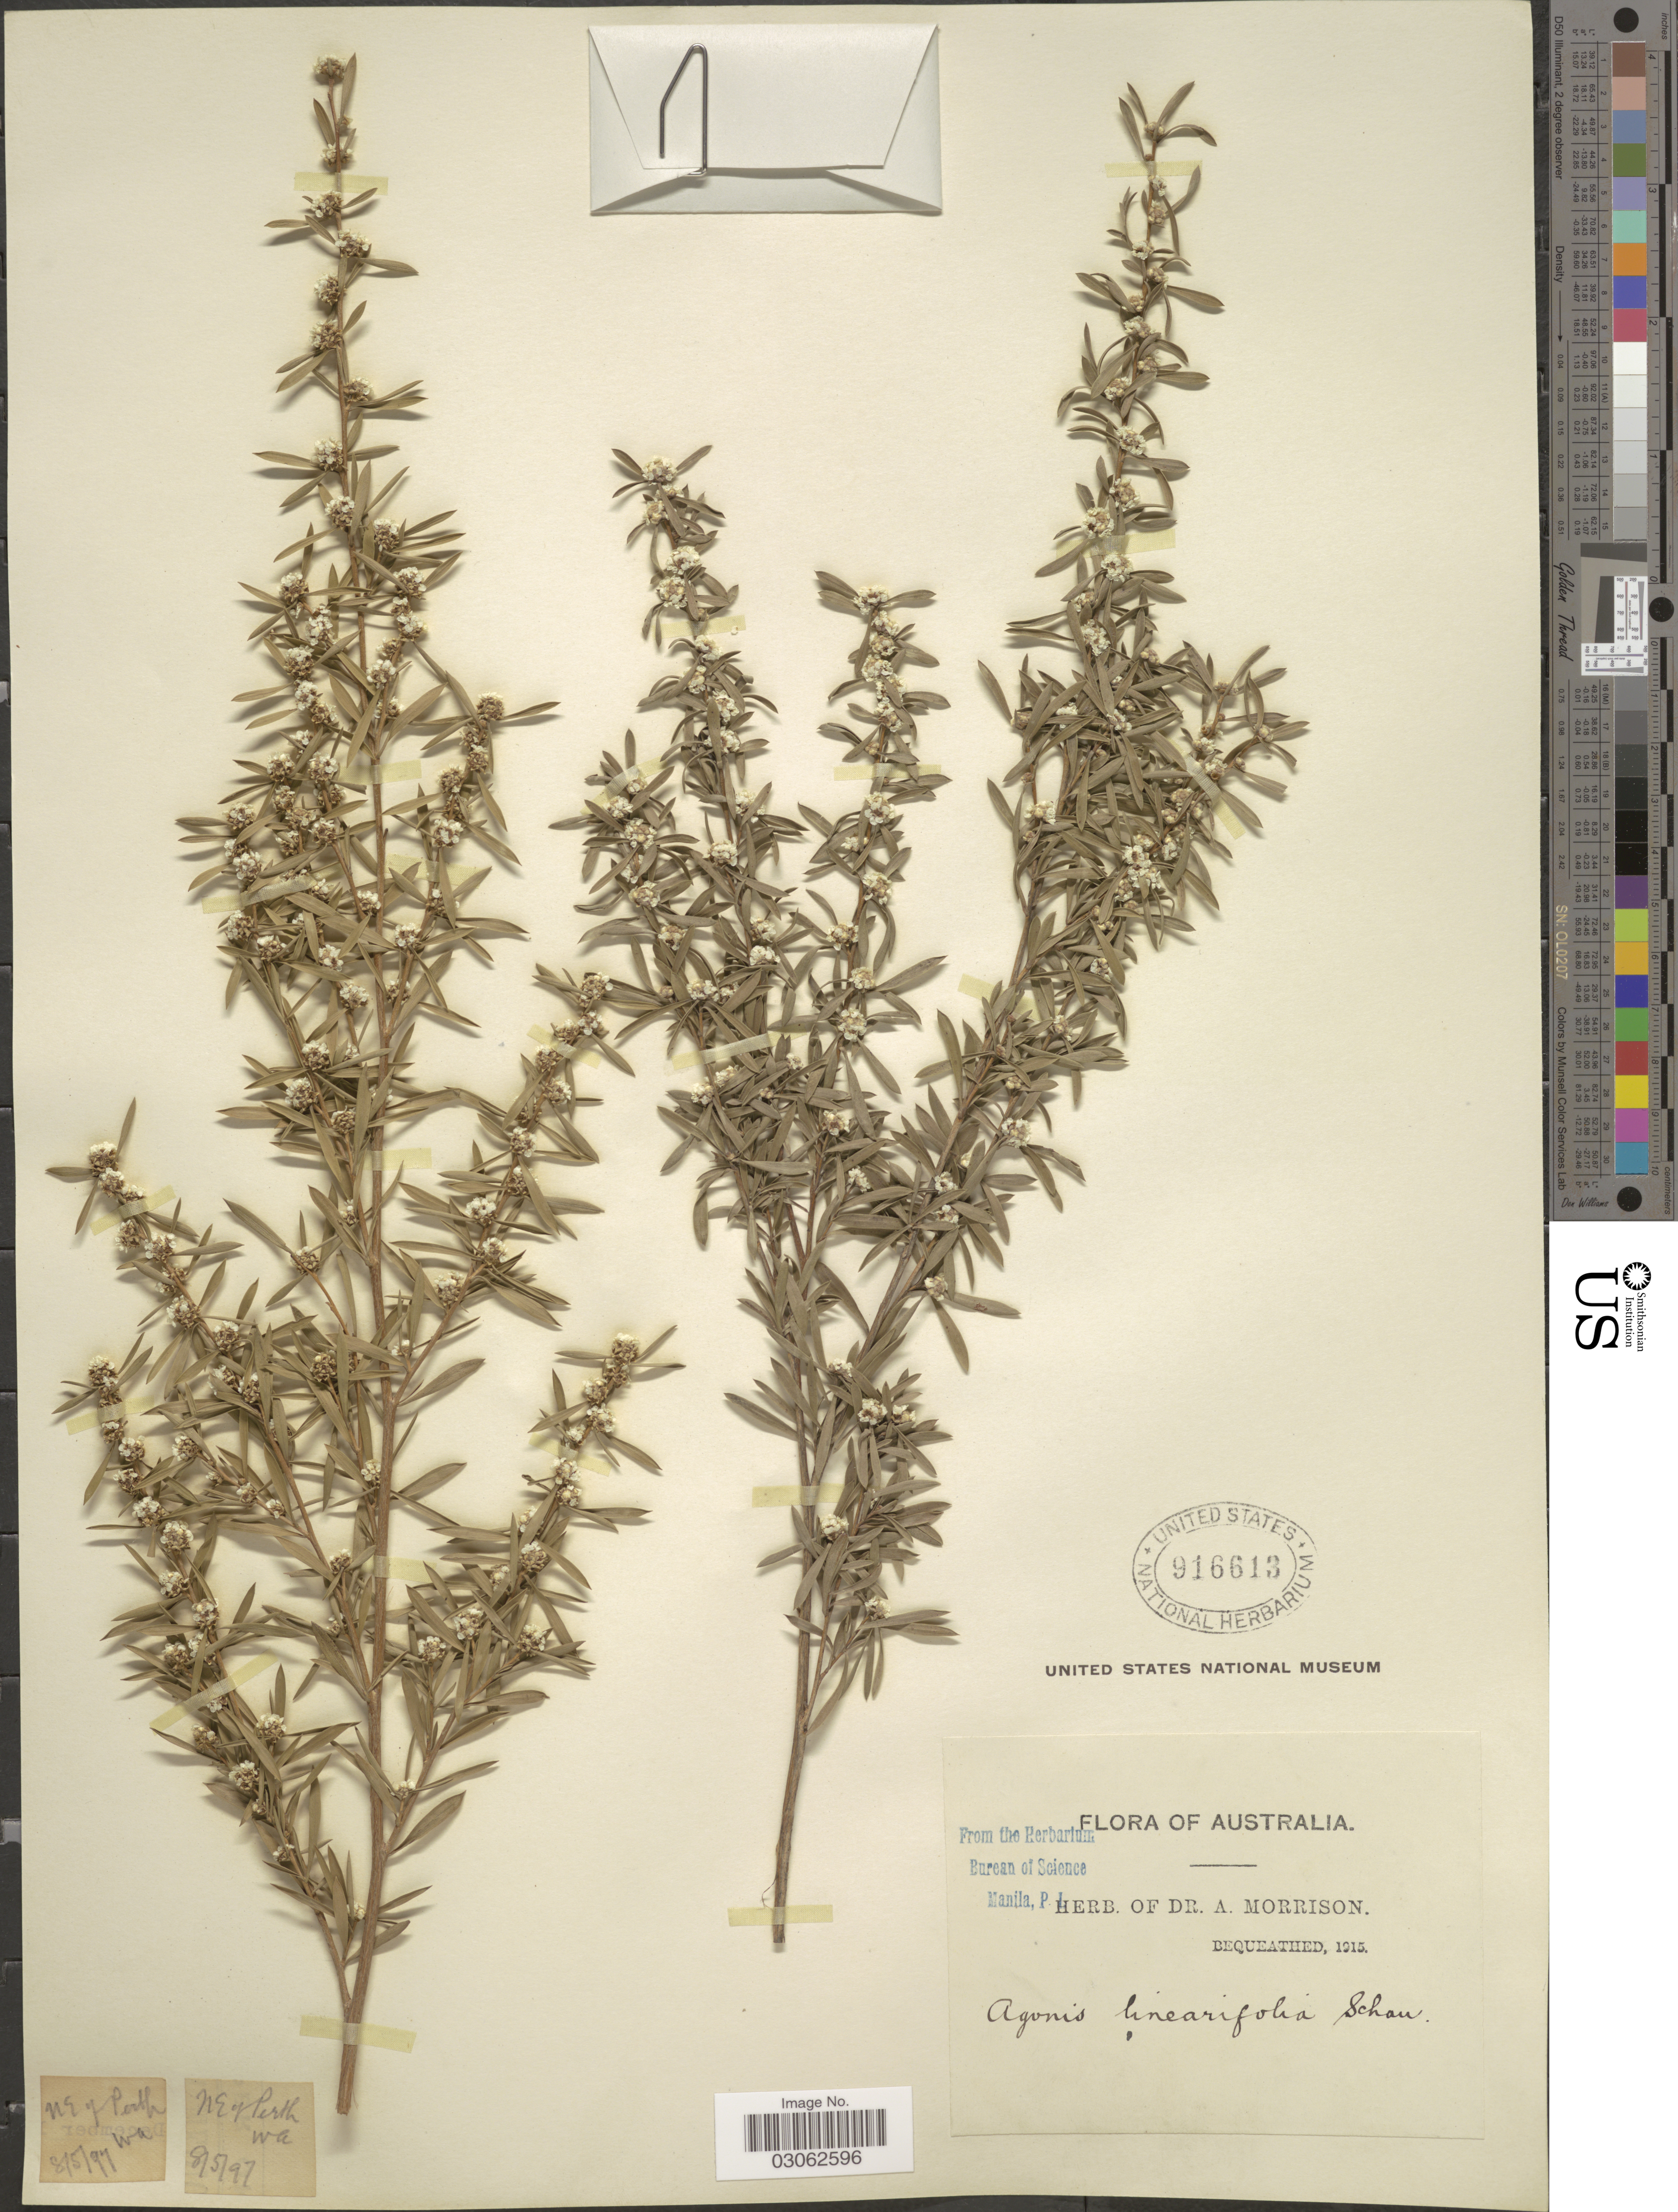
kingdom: Plantae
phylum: Tracheophyta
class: Magnoliopsida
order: Myrtales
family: Myrtaceae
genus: Taxandria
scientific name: Taxandria linearifolia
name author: (DC.) J.R. Wheeler & N.G. Marchant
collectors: ex herb. Dr. A. Morrison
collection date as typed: Transcribed d/m/y: 8/5/97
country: Australia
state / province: Western Australia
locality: NE of Perth WA.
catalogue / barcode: US 916613